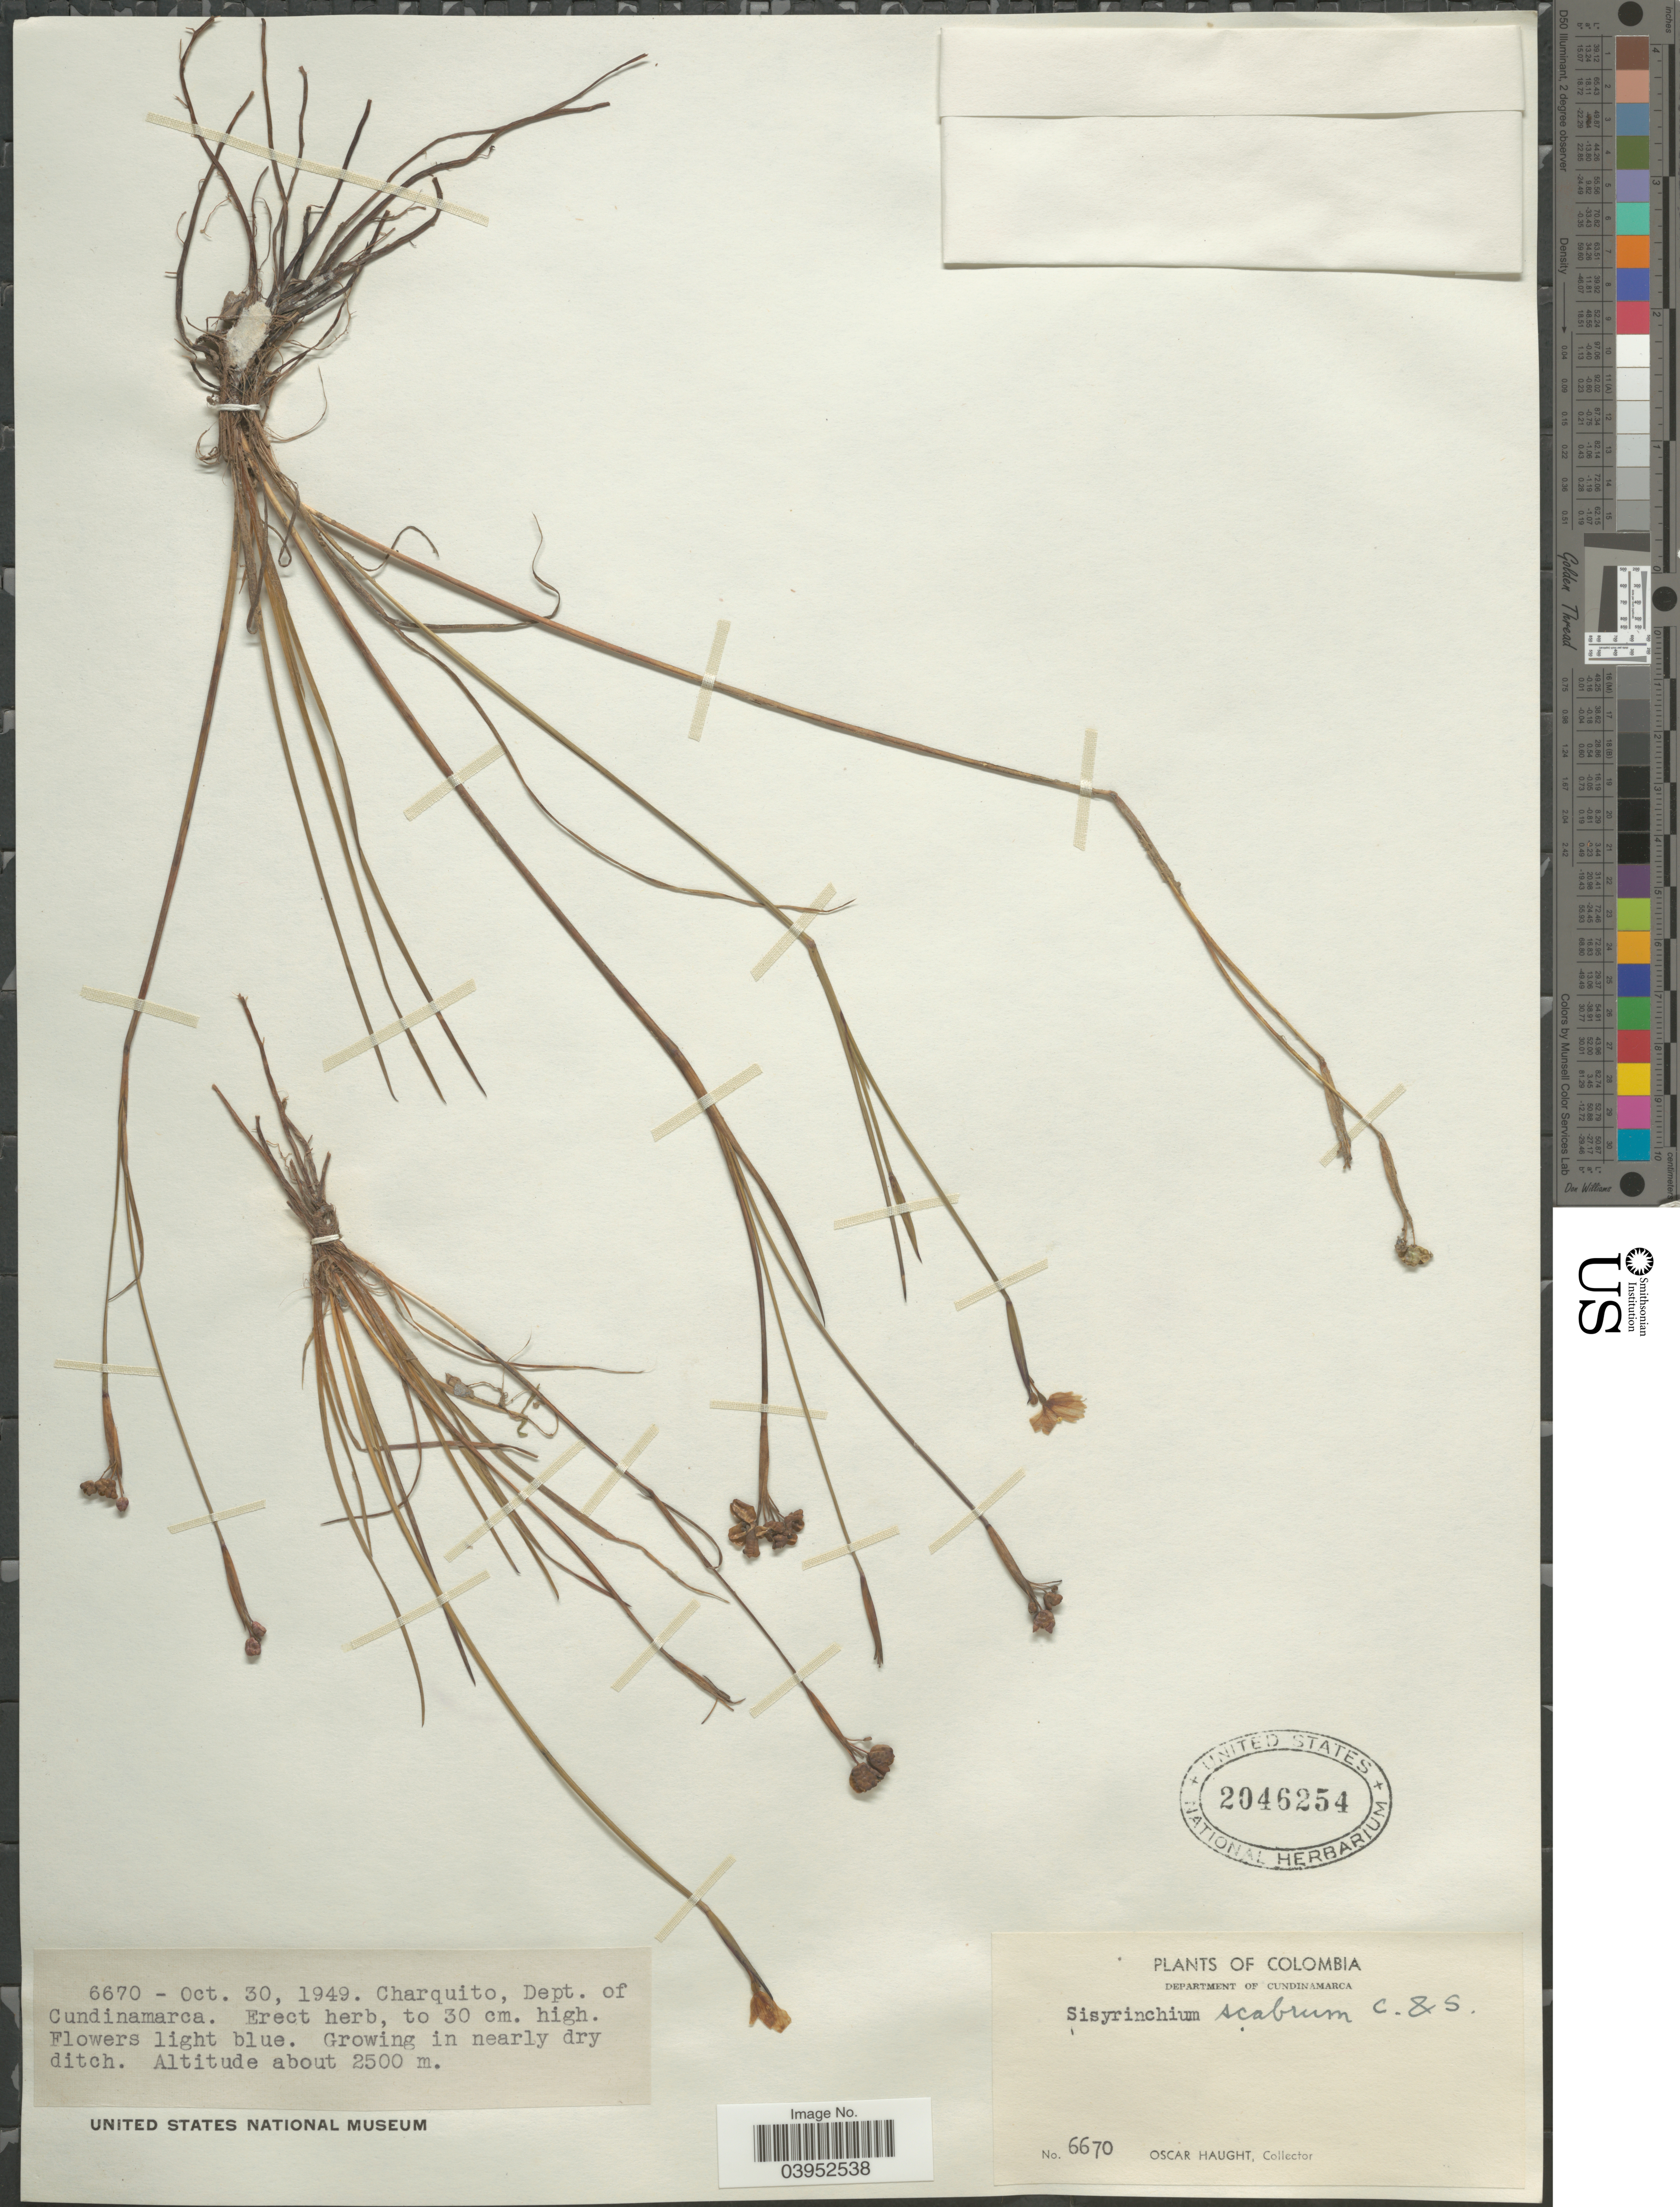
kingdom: Plantae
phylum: Tracheophyta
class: Liliopsida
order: Asparagales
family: Iridaceae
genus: Sisyrinchium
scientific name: Sisyrinchium scabrum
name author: Schltdl. & Cham.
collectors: O. L. Haught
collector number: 6670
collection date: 1949-10-30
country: Colombia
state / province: Cundinamarca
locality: Department of Cundinamarca. Charquito.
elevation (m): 2500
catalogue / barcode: US 2046254